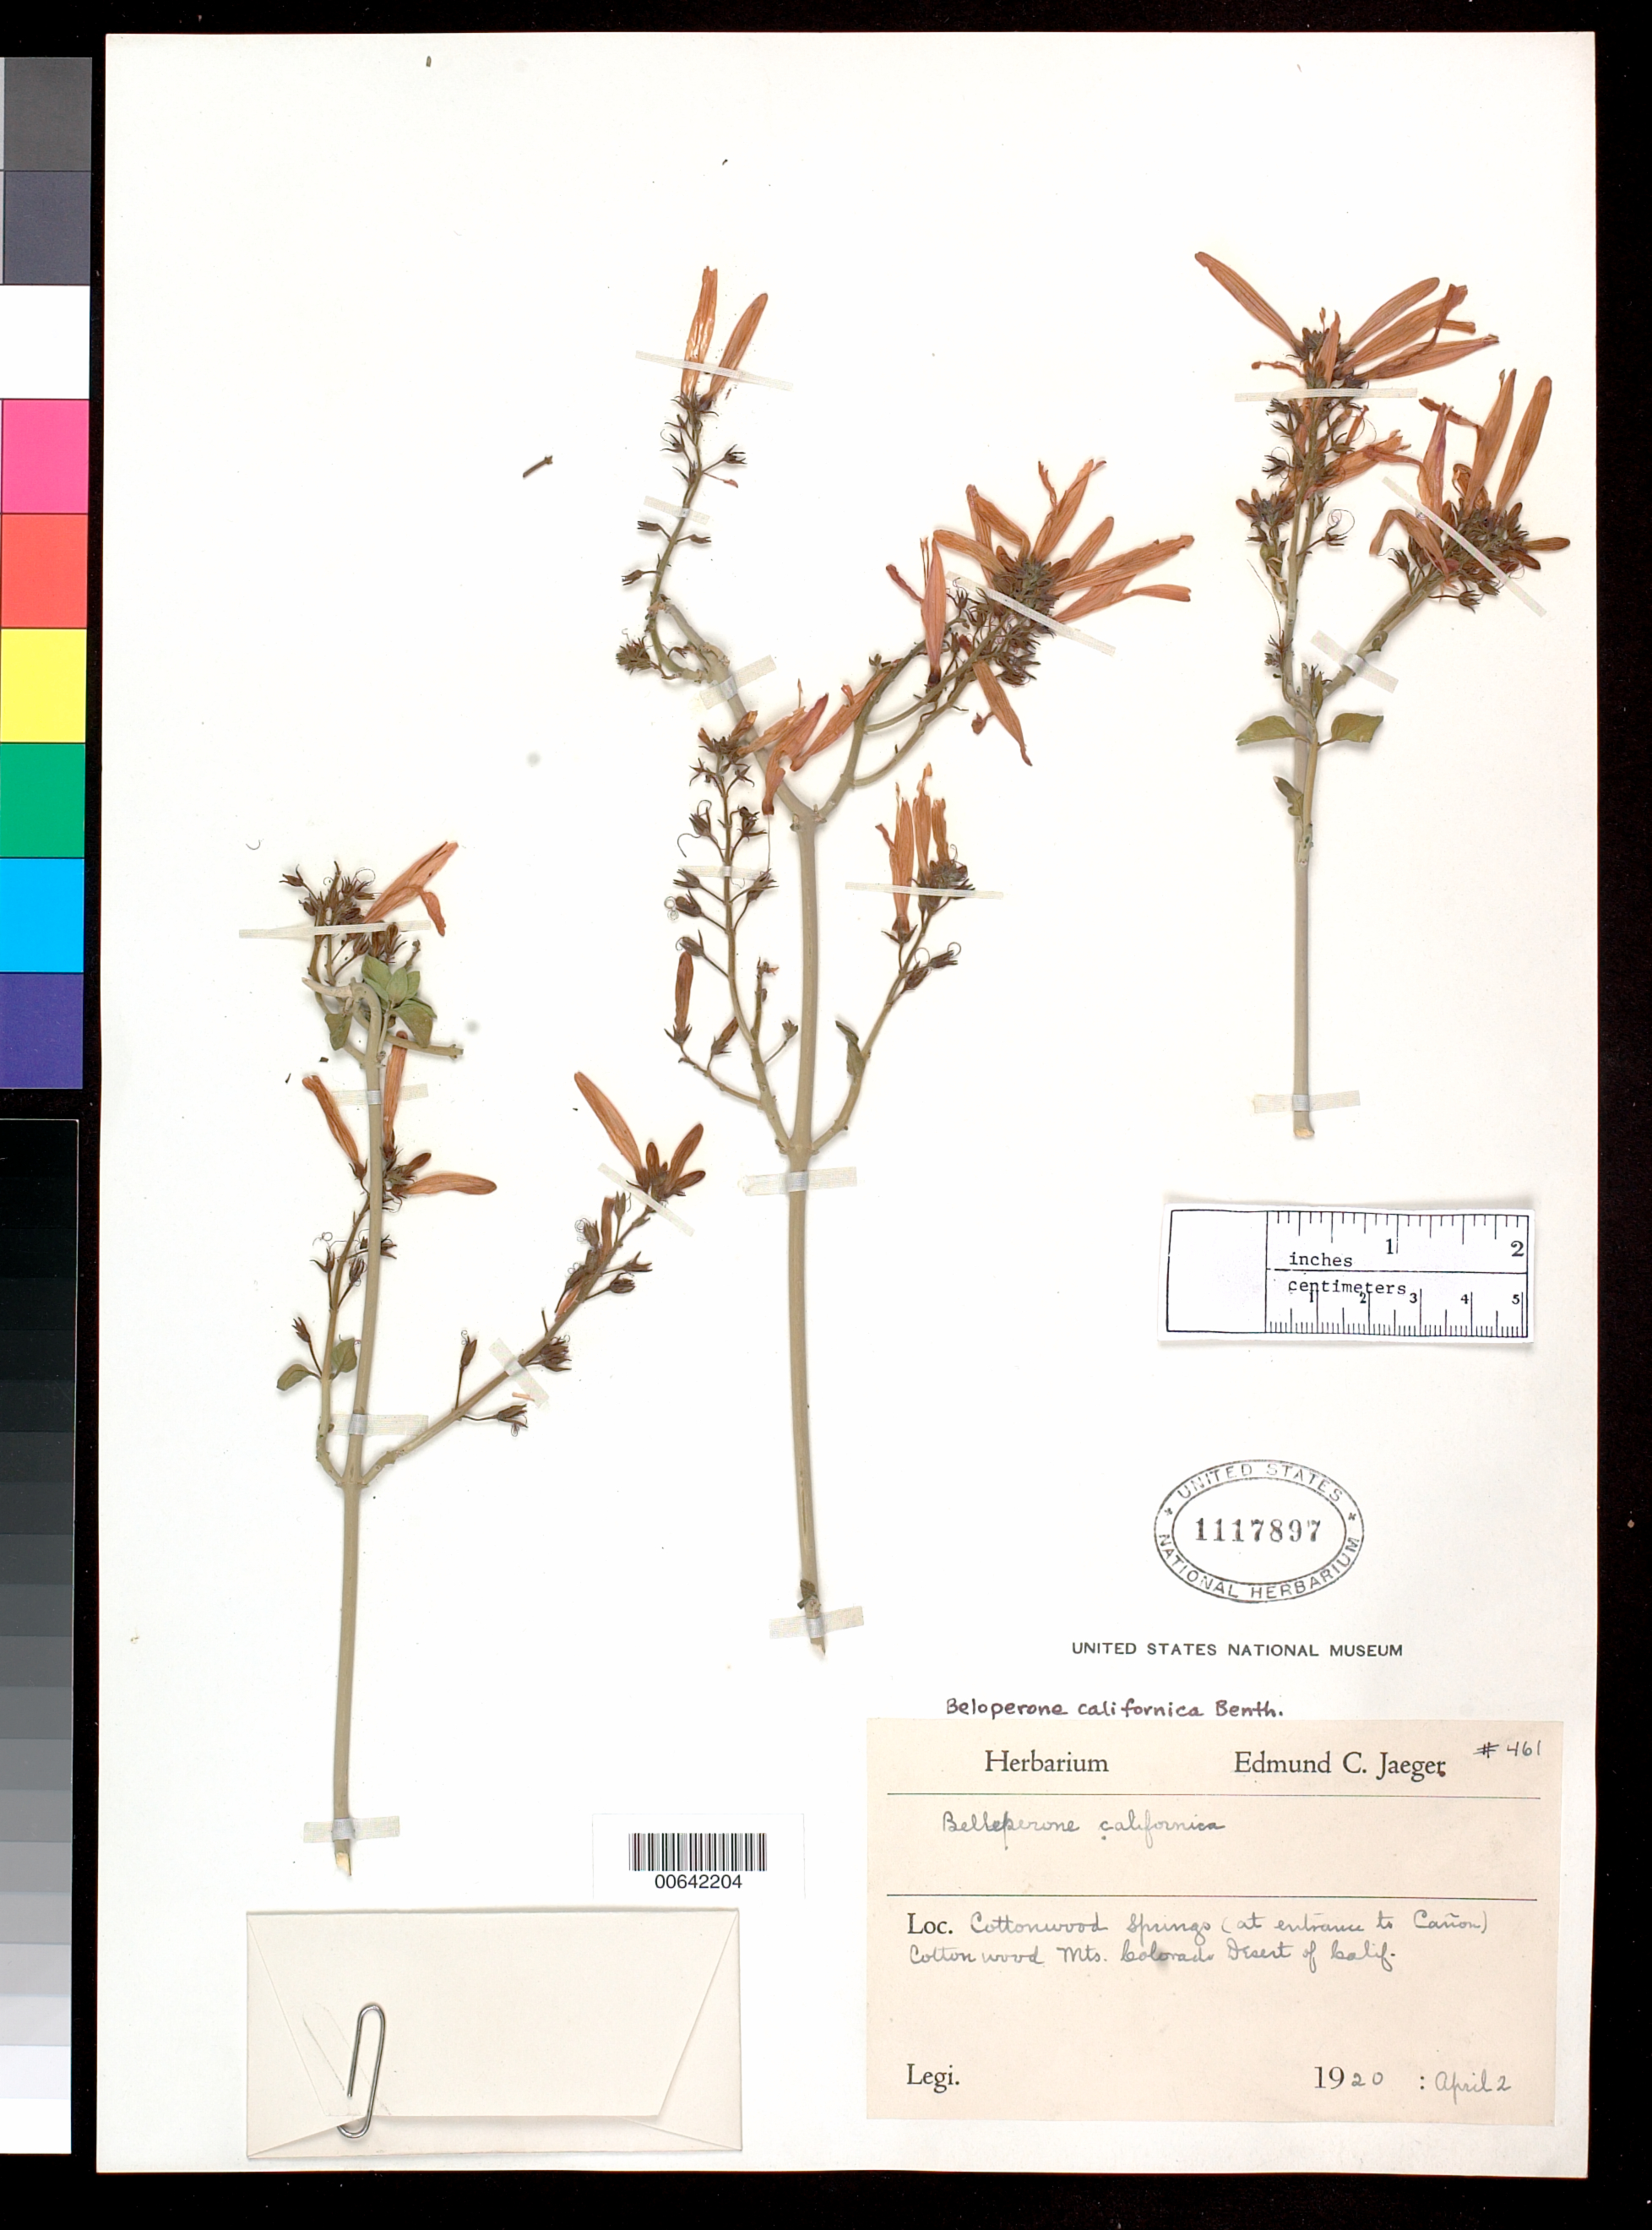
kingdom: Plantae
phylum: Tracheophyta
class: Magnoliopsida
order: Lamiales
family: Acanthaceae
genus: Beloperone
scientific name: Beloperone californica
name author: Benth.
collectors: E. Jaeger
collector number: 461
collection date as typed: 02 Apr 1920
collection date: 1920-04-02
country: United States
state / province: California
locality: Cottonwood Springs (at entrance to Cañon) Cottonwood Mts., Colorado Desert.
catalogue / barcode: US 1117897